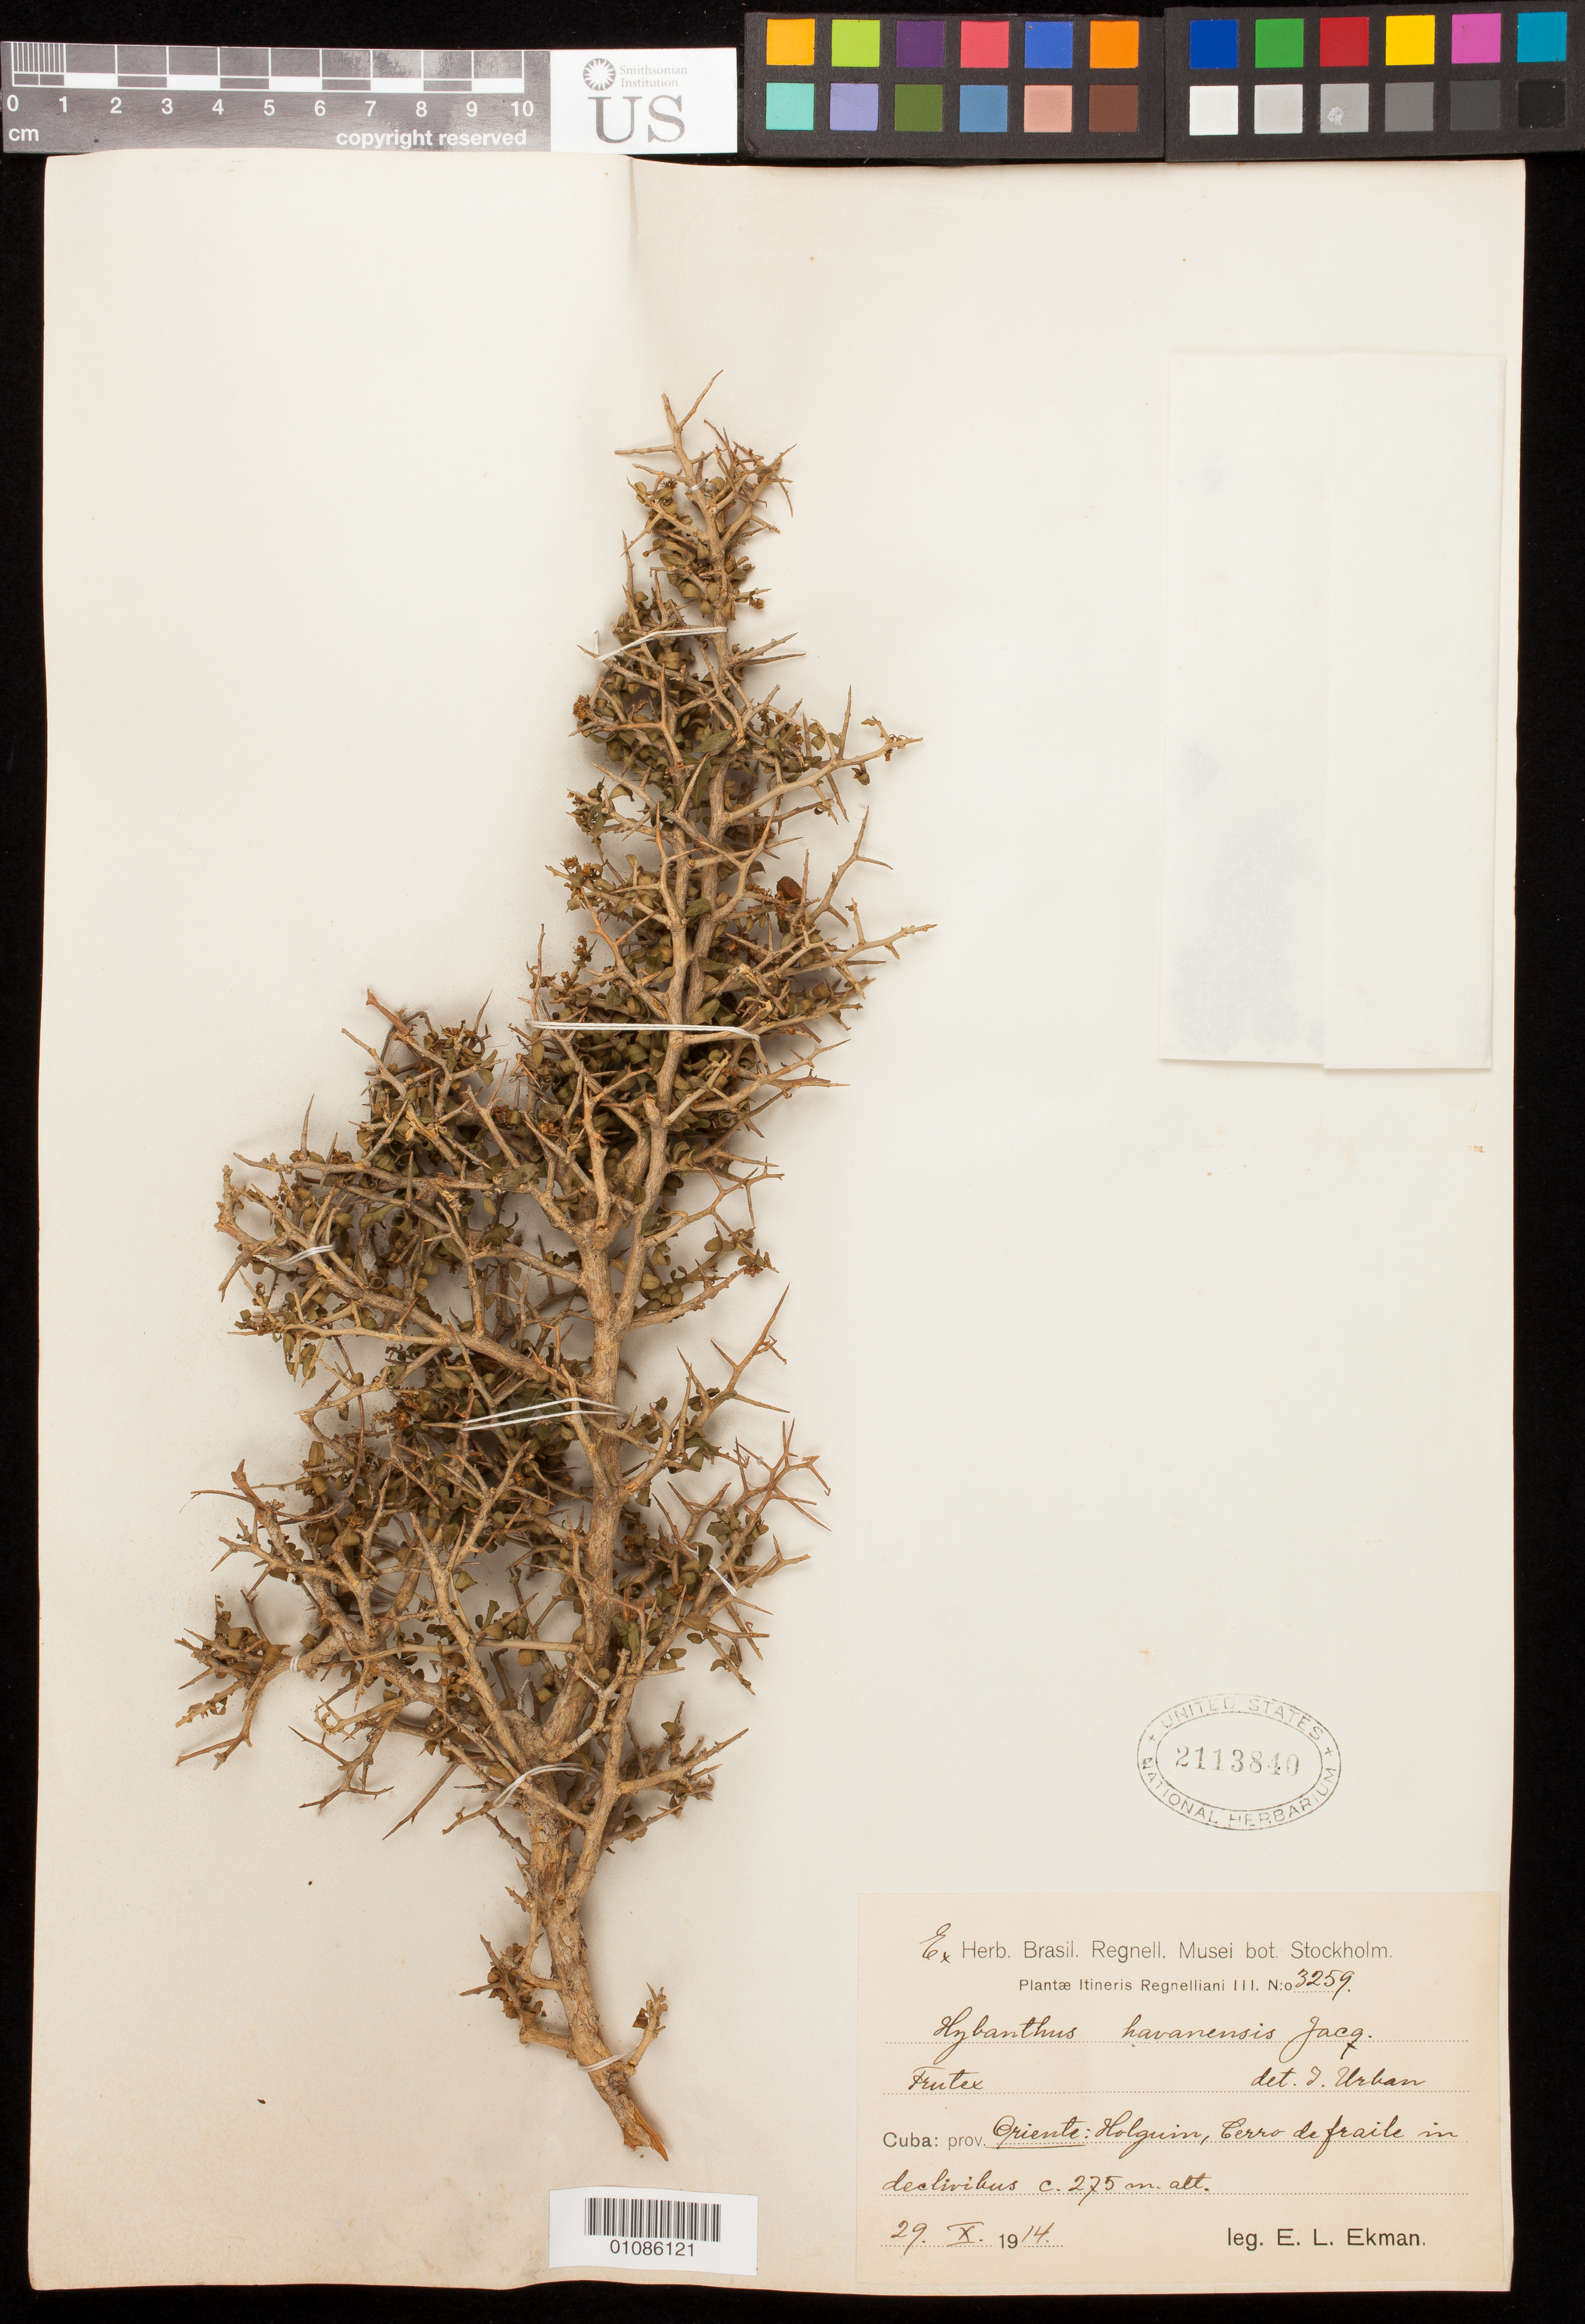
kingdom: Plantae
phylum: Tracheophyta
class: Magnoliopsida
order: Malpighiales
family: Violaceae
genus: Hybanthus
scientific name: Hybanthus havanensis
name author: Jacq.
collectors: E. L. Ekman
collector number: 3259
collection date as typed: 29 Oct 1914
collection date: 1914-10-29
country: Cuba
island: Cuba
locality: Oriente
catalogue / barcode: US 2113840